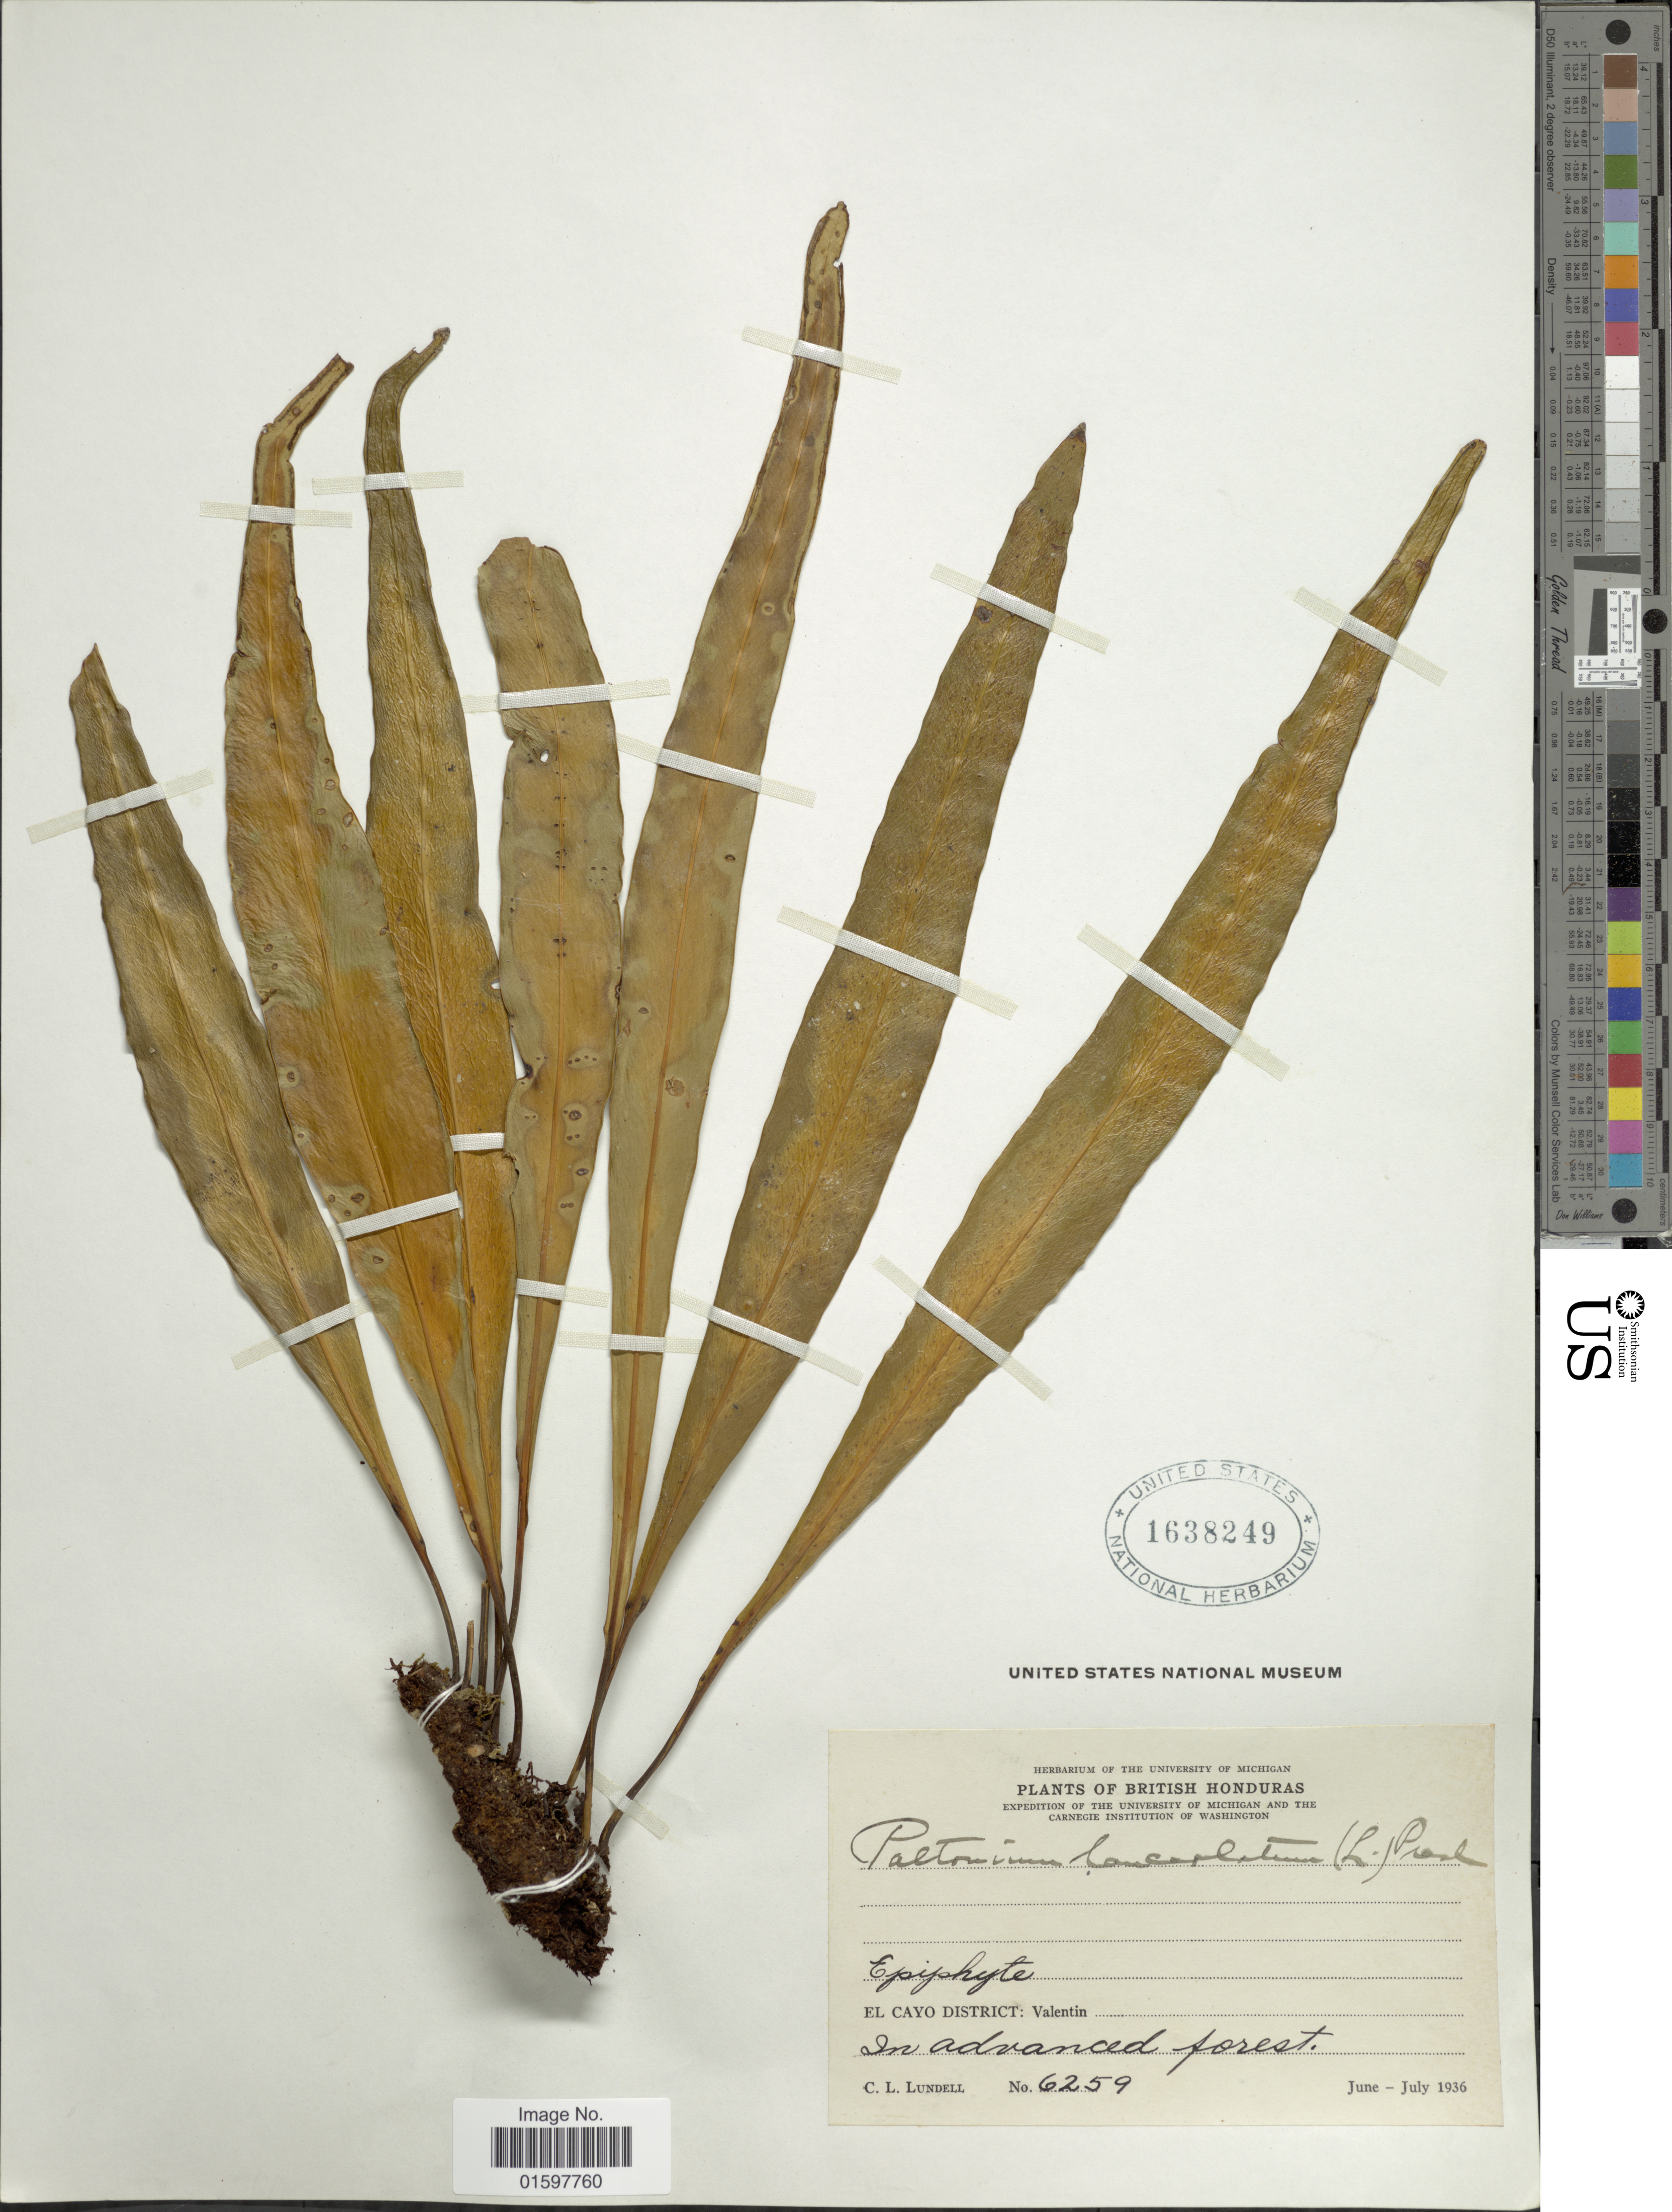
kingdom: Plantae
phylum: Tracheophyta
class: Polypodiopsida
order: Polypodiales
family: Polypodiaceae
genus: Pleopeltis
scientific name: Pleopeltis marginata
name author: A.R. Sm. & Tejero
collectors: C. L. Lundell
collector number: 6259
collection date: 1936-06/1936-07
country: Belize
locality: El Cayo District: Valentin.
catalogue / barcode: US 1638249